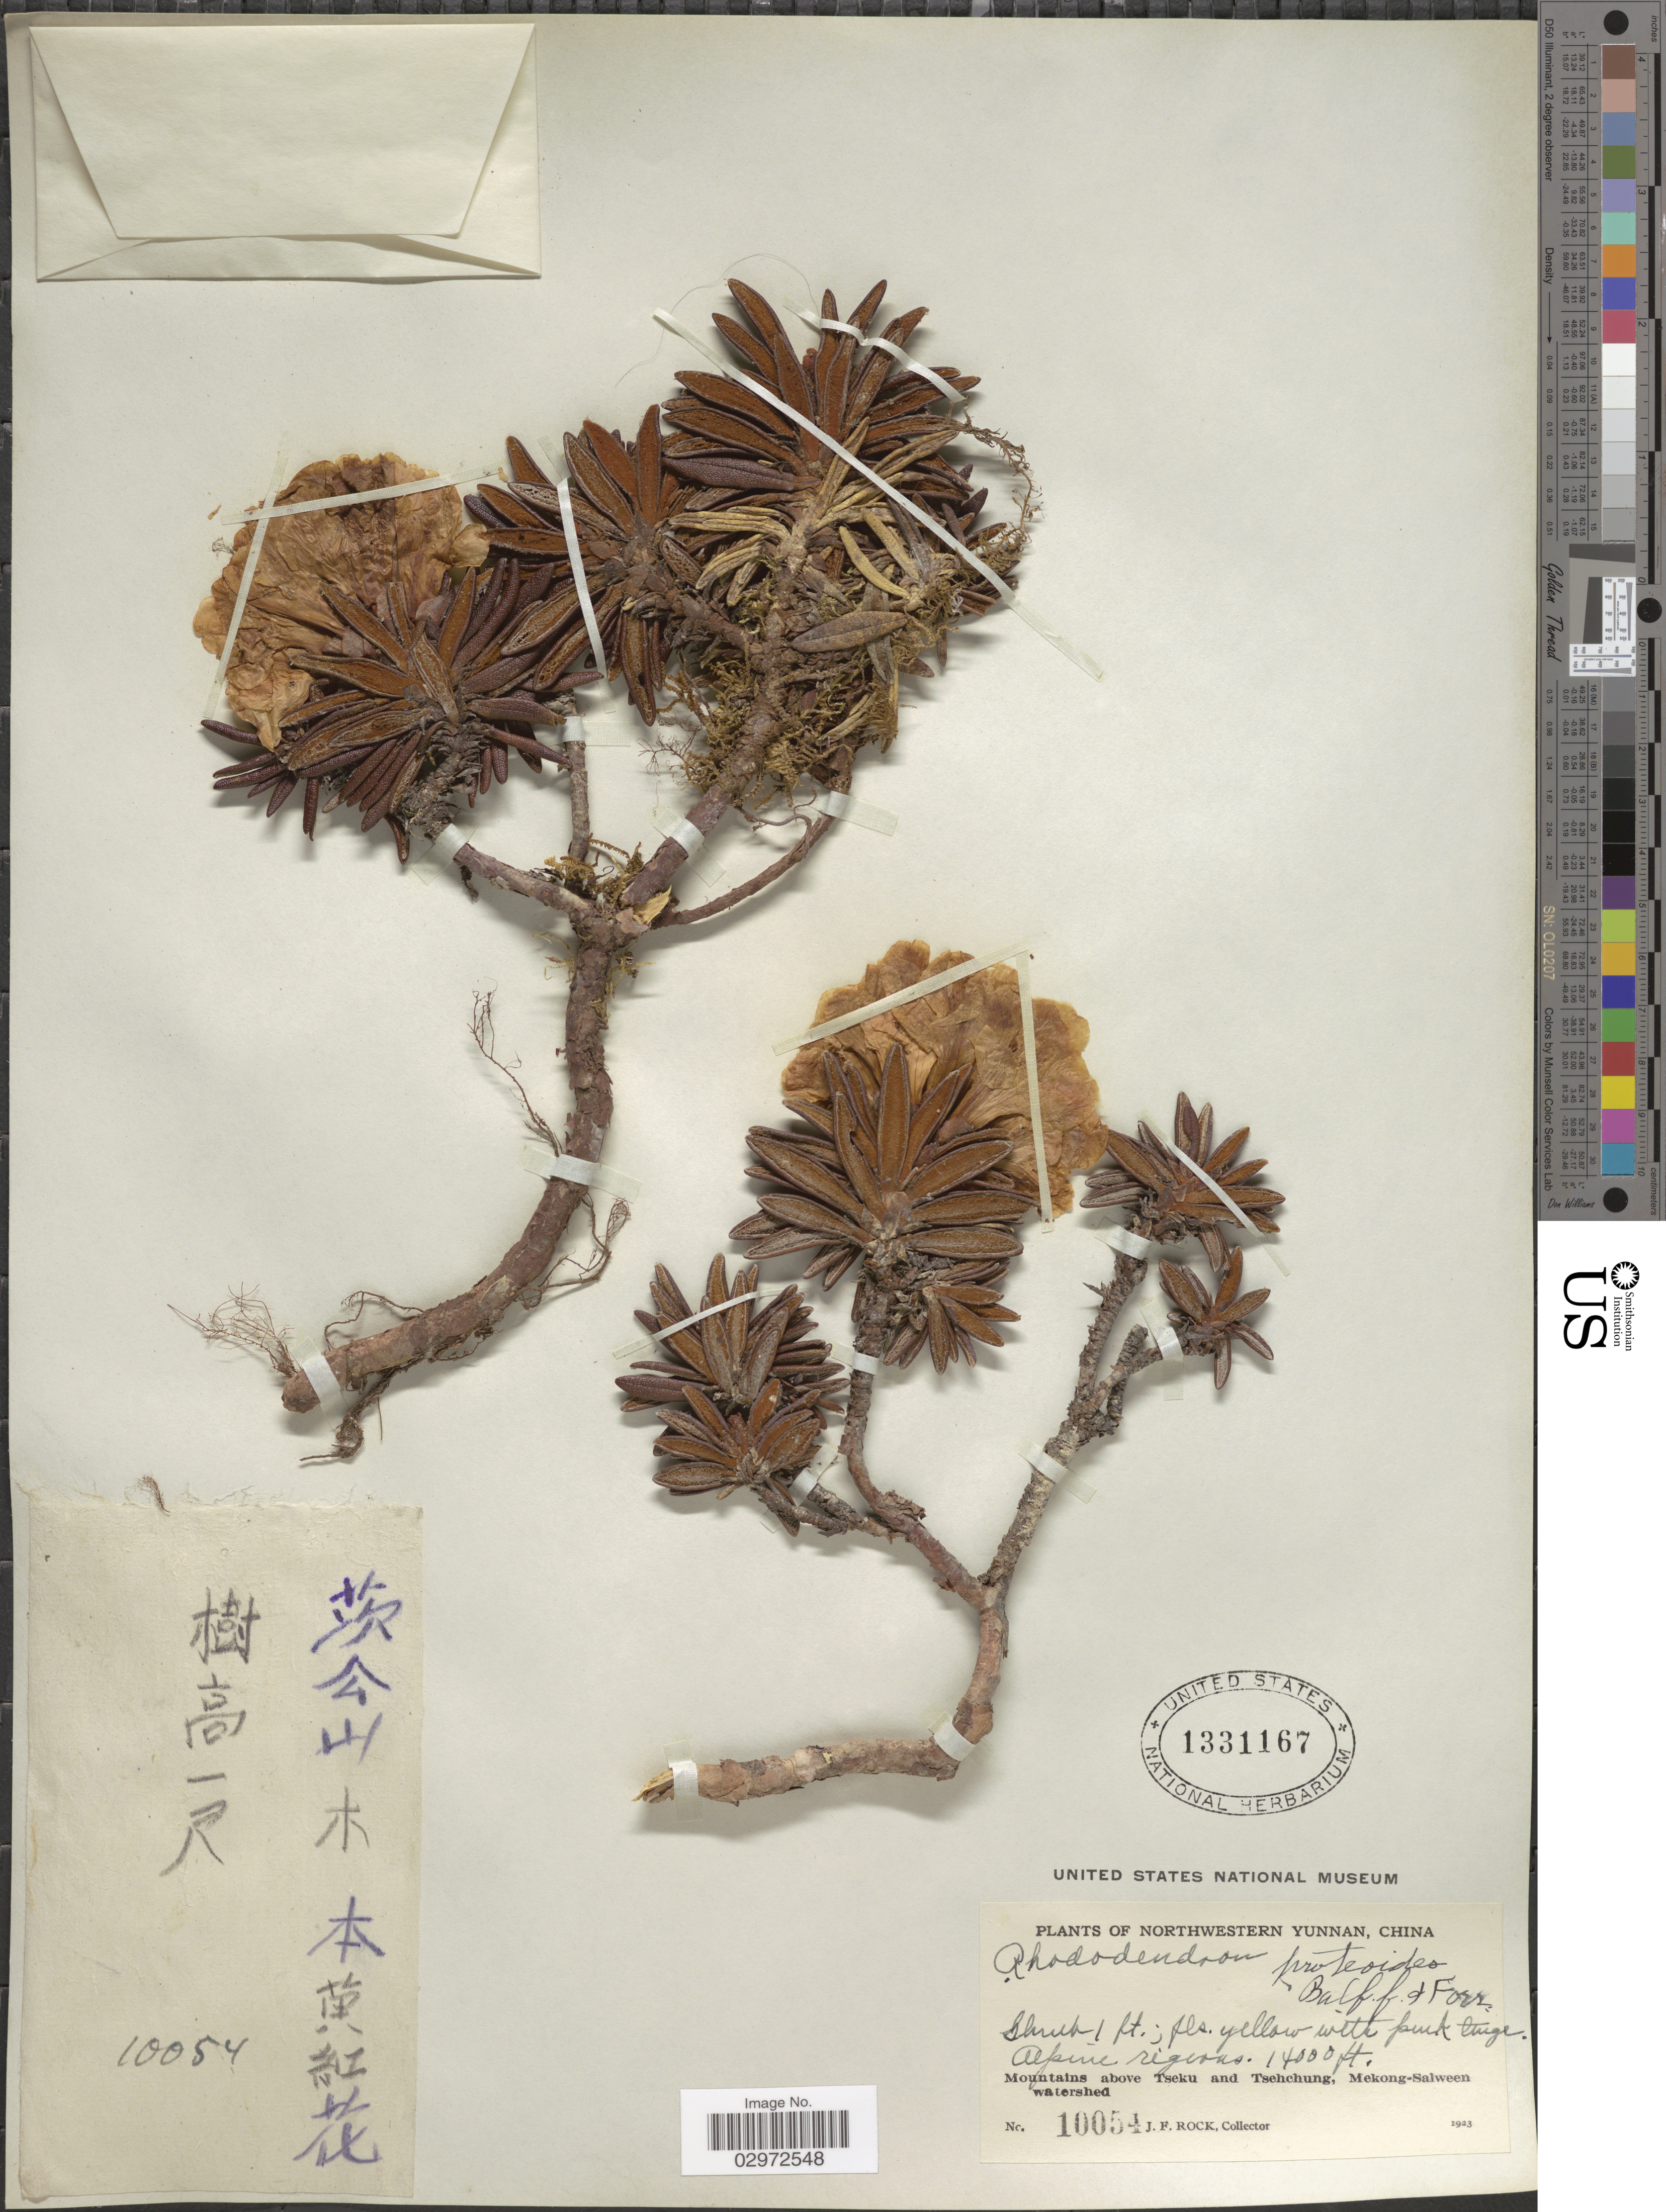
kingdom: Plantae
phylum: Tracheophyta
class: Magnoliopsida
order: Ericales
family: Ericaceae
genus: Rhododendron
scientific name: Rhododendron proteoides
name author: Balf. f. & W.W. Sm.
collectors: J. Rock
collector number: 10054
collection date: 1923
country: China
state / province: Yunnan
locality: Northwestern Yunnan, Mountains above Tseku and Tsehchung, Mekong-Salween watershed. Alpine regions.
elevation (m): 4267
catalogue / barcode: US 1331167